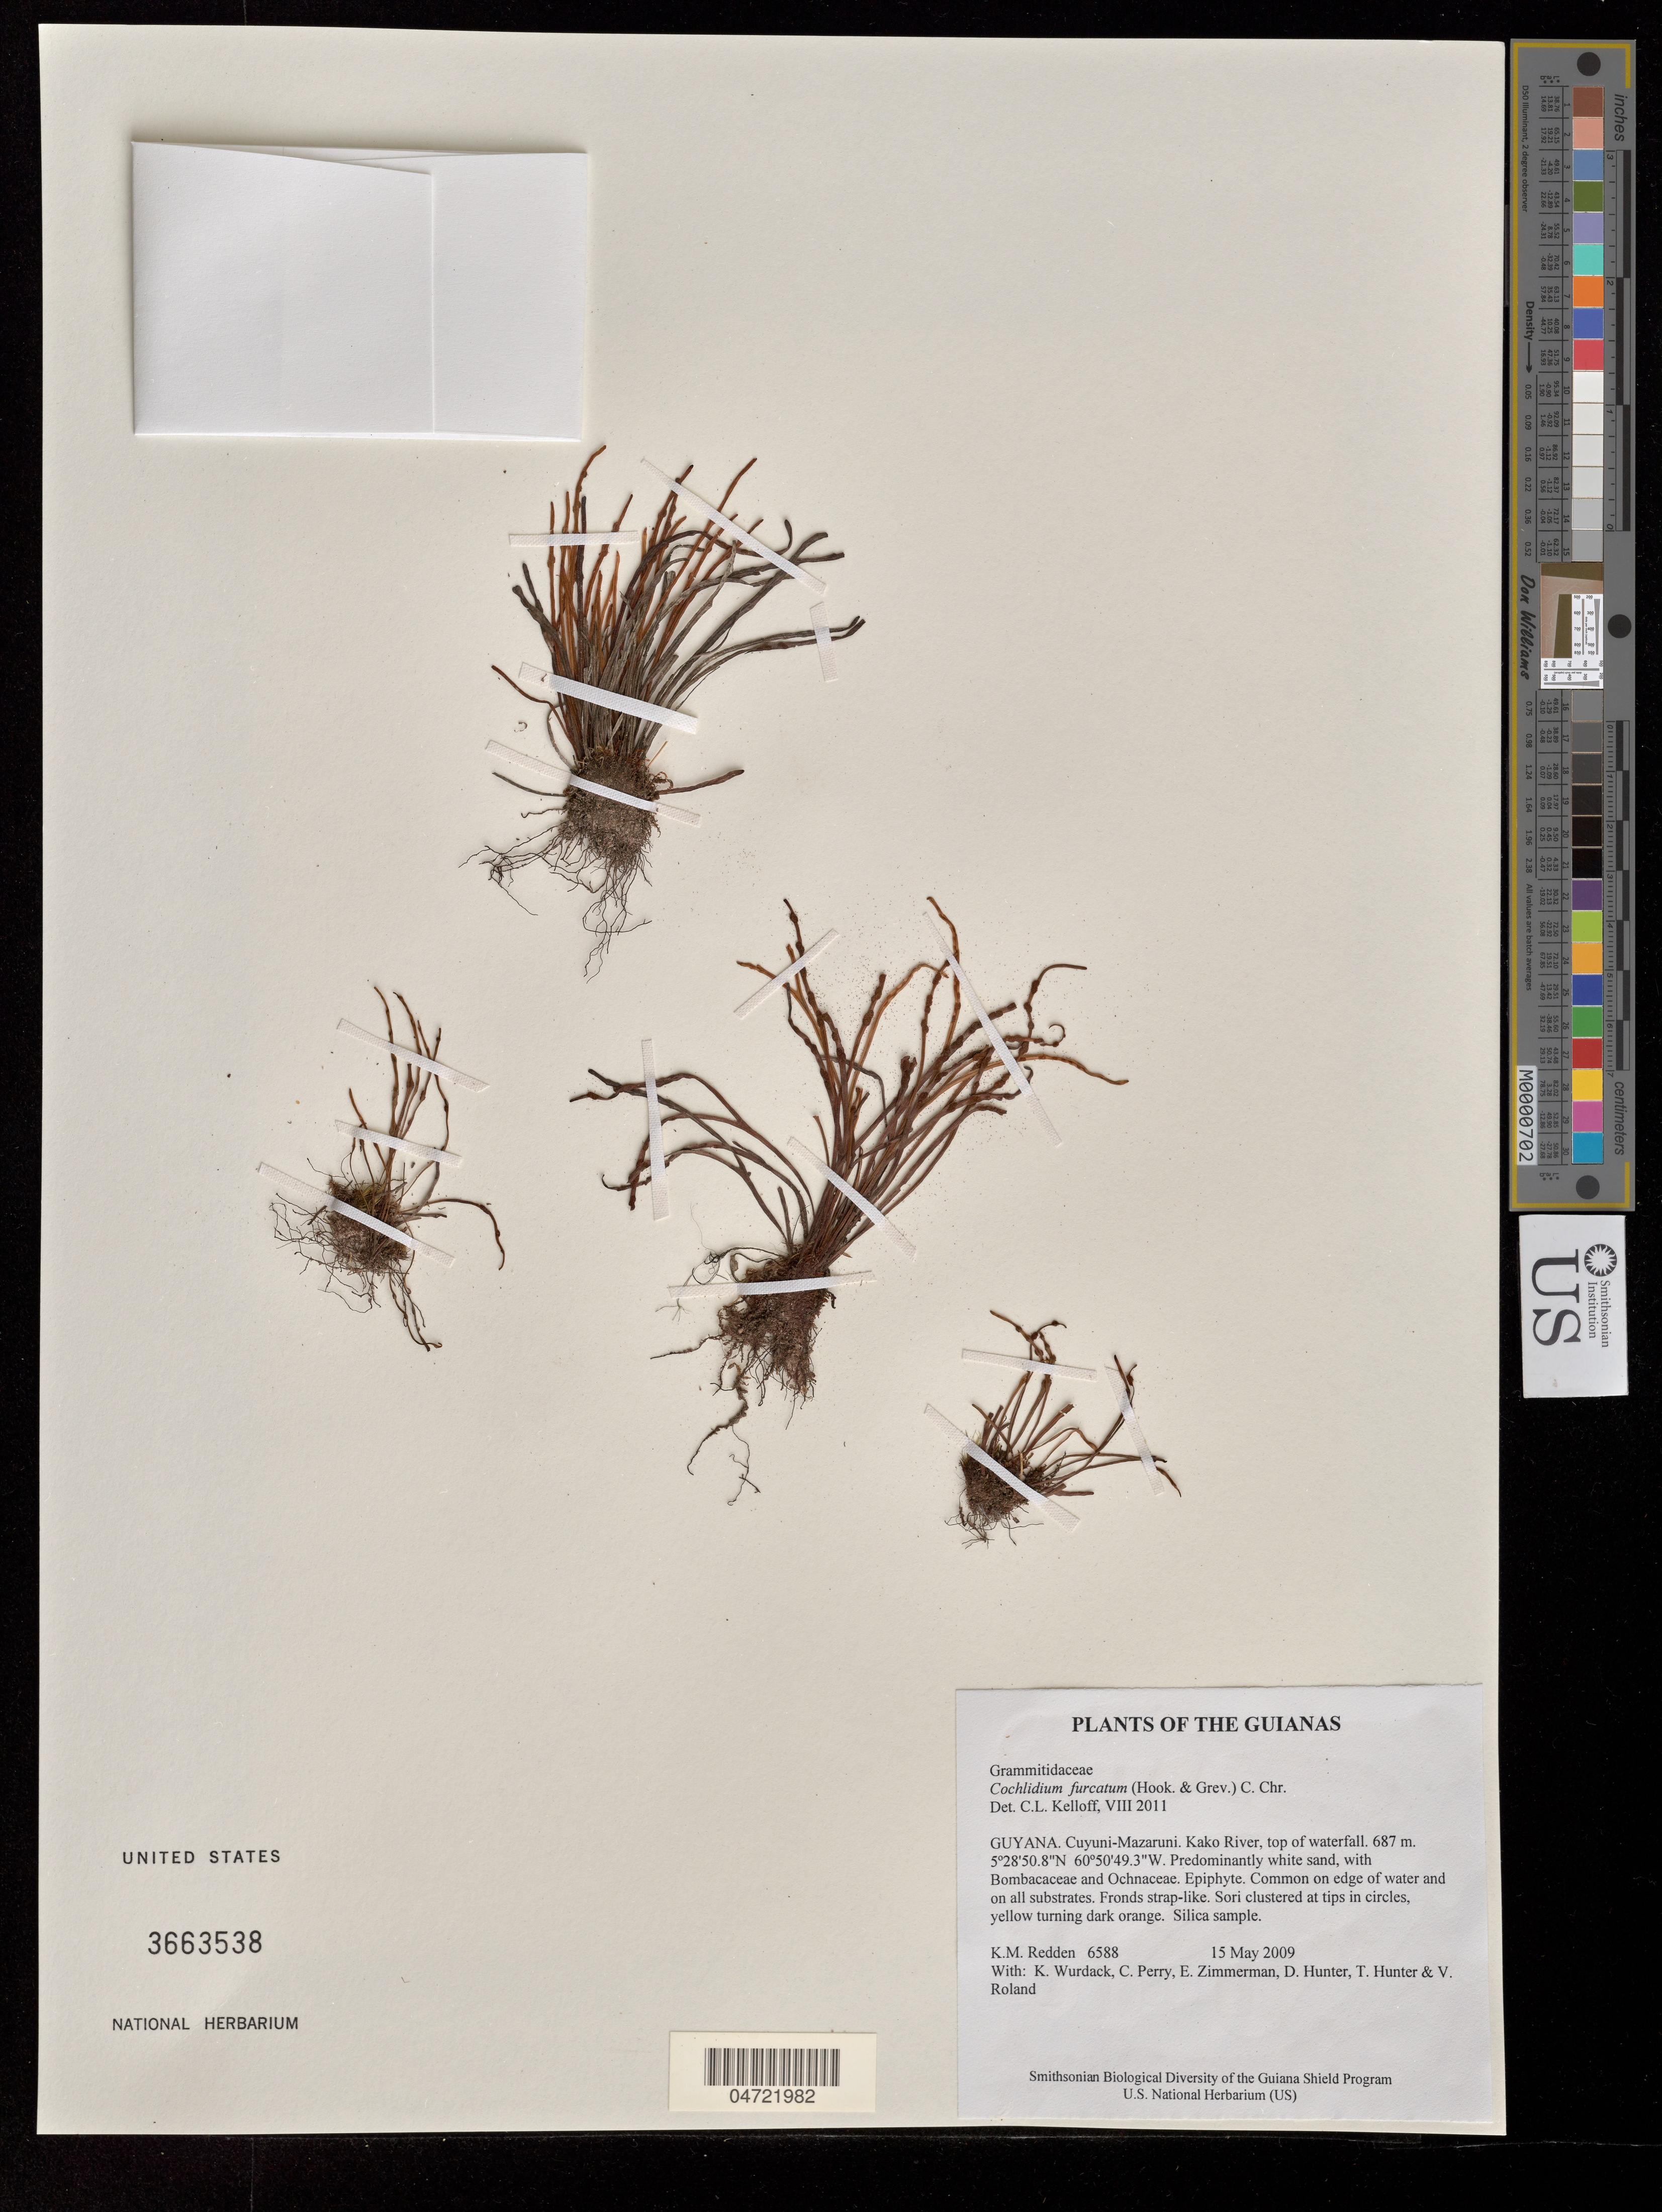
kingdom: Plantae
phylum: Tracheophyta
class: Polypodiopsida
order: Polypodiales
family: Polypodiaceae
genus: Cochlidium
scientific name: Cochlidium furcatum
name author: (Hook. & Grev.) C. Chr.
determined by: Kelloff, Carol L., (US), Smithsonian Institution - National Museum of Natural History (UNITED STATES)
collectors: K. M. Redden, K. Wurdack, C. Perry, E. Zimmerman, D. Hunter, T. Hunter & V. Roland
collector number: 6588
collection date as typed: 15 May 2009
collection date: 2009-05-15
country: Guyana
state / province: Cuyuni-Mazaruni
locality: Kako River, top of waterfall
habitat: Predominantly white sand, with Bombacaceae and Ochnaceae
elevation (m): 687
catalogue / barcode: US 3663538